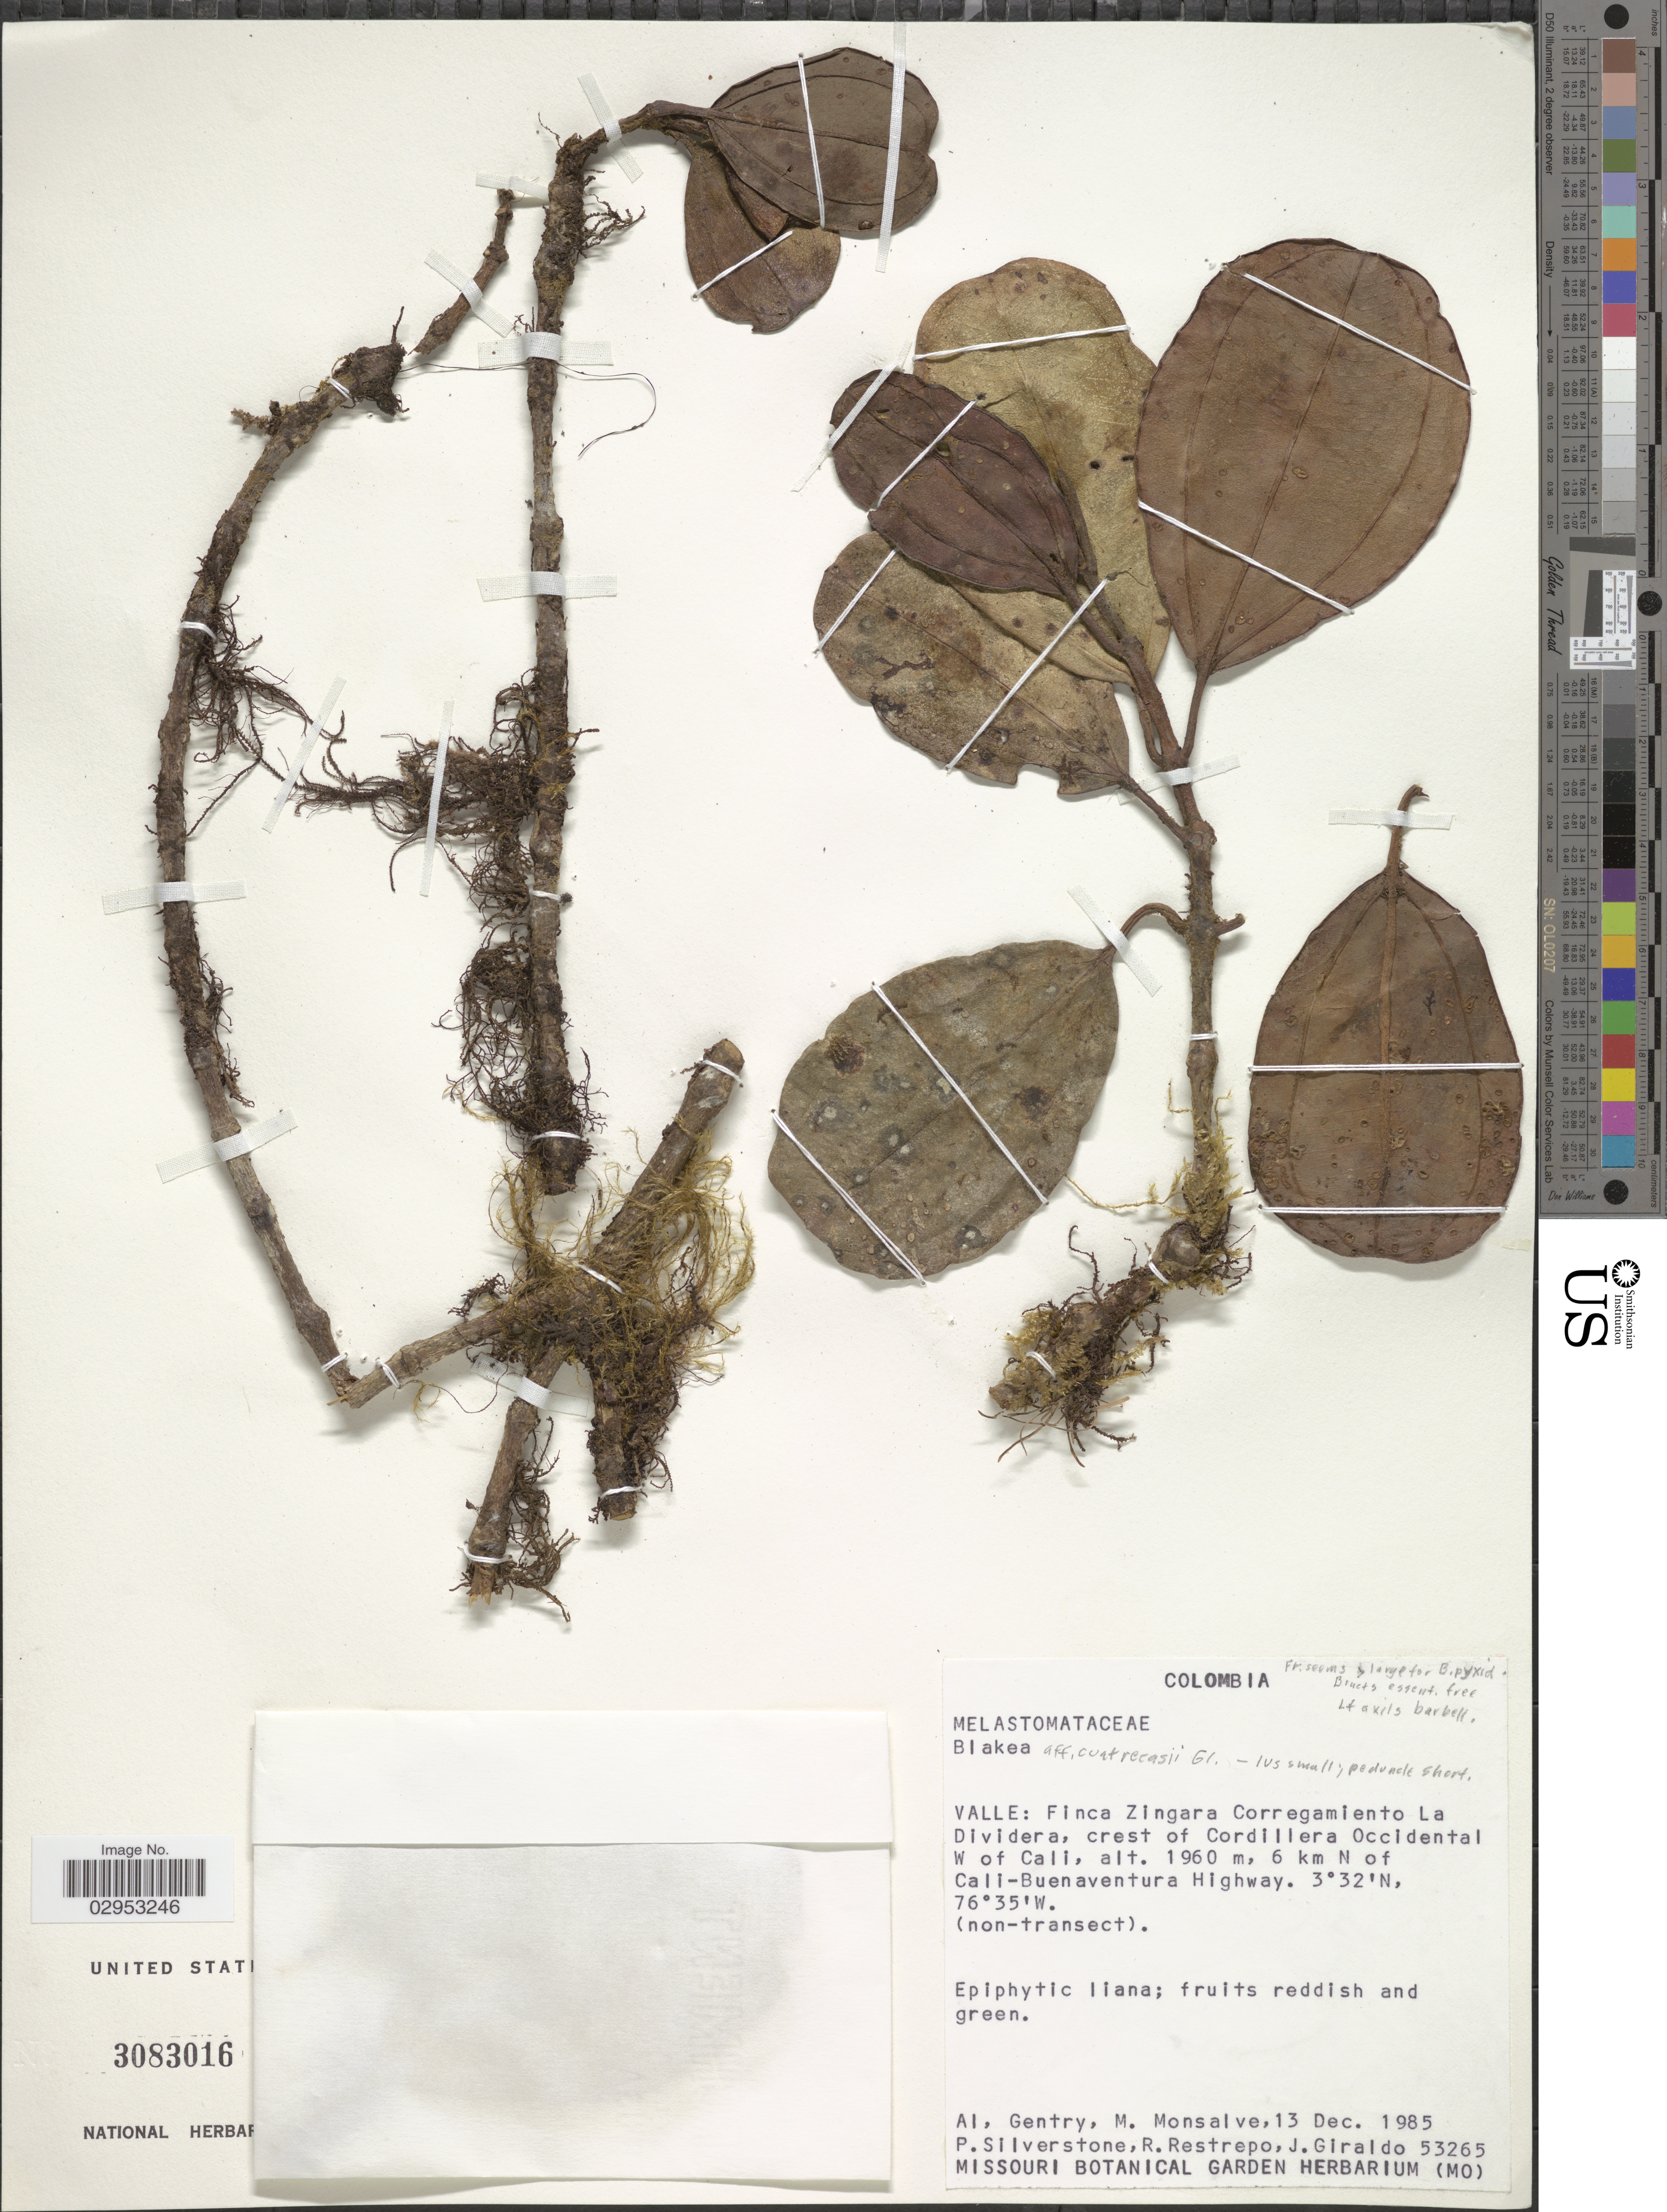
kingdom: Plantae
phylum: Tracheophyta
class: Magnoliopsida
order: Myrtales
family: Melastomataceae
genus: Blakea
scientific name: Blakea pyxidanthus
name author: Triana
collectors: A. H. Gentry, M. Monsalve, P. Silverstone & R. Restrepo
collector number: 53265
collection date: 1985-12-13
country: Colombia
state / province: Valle del Cauca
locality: Valle: Finca Zingara Corregamiento La Dividera, crest of Cordillera Occidental W of Cali, 6 km N of Cali-Buenaventura Highway, (non-transect).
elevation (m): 1960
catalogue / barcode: US 3083016